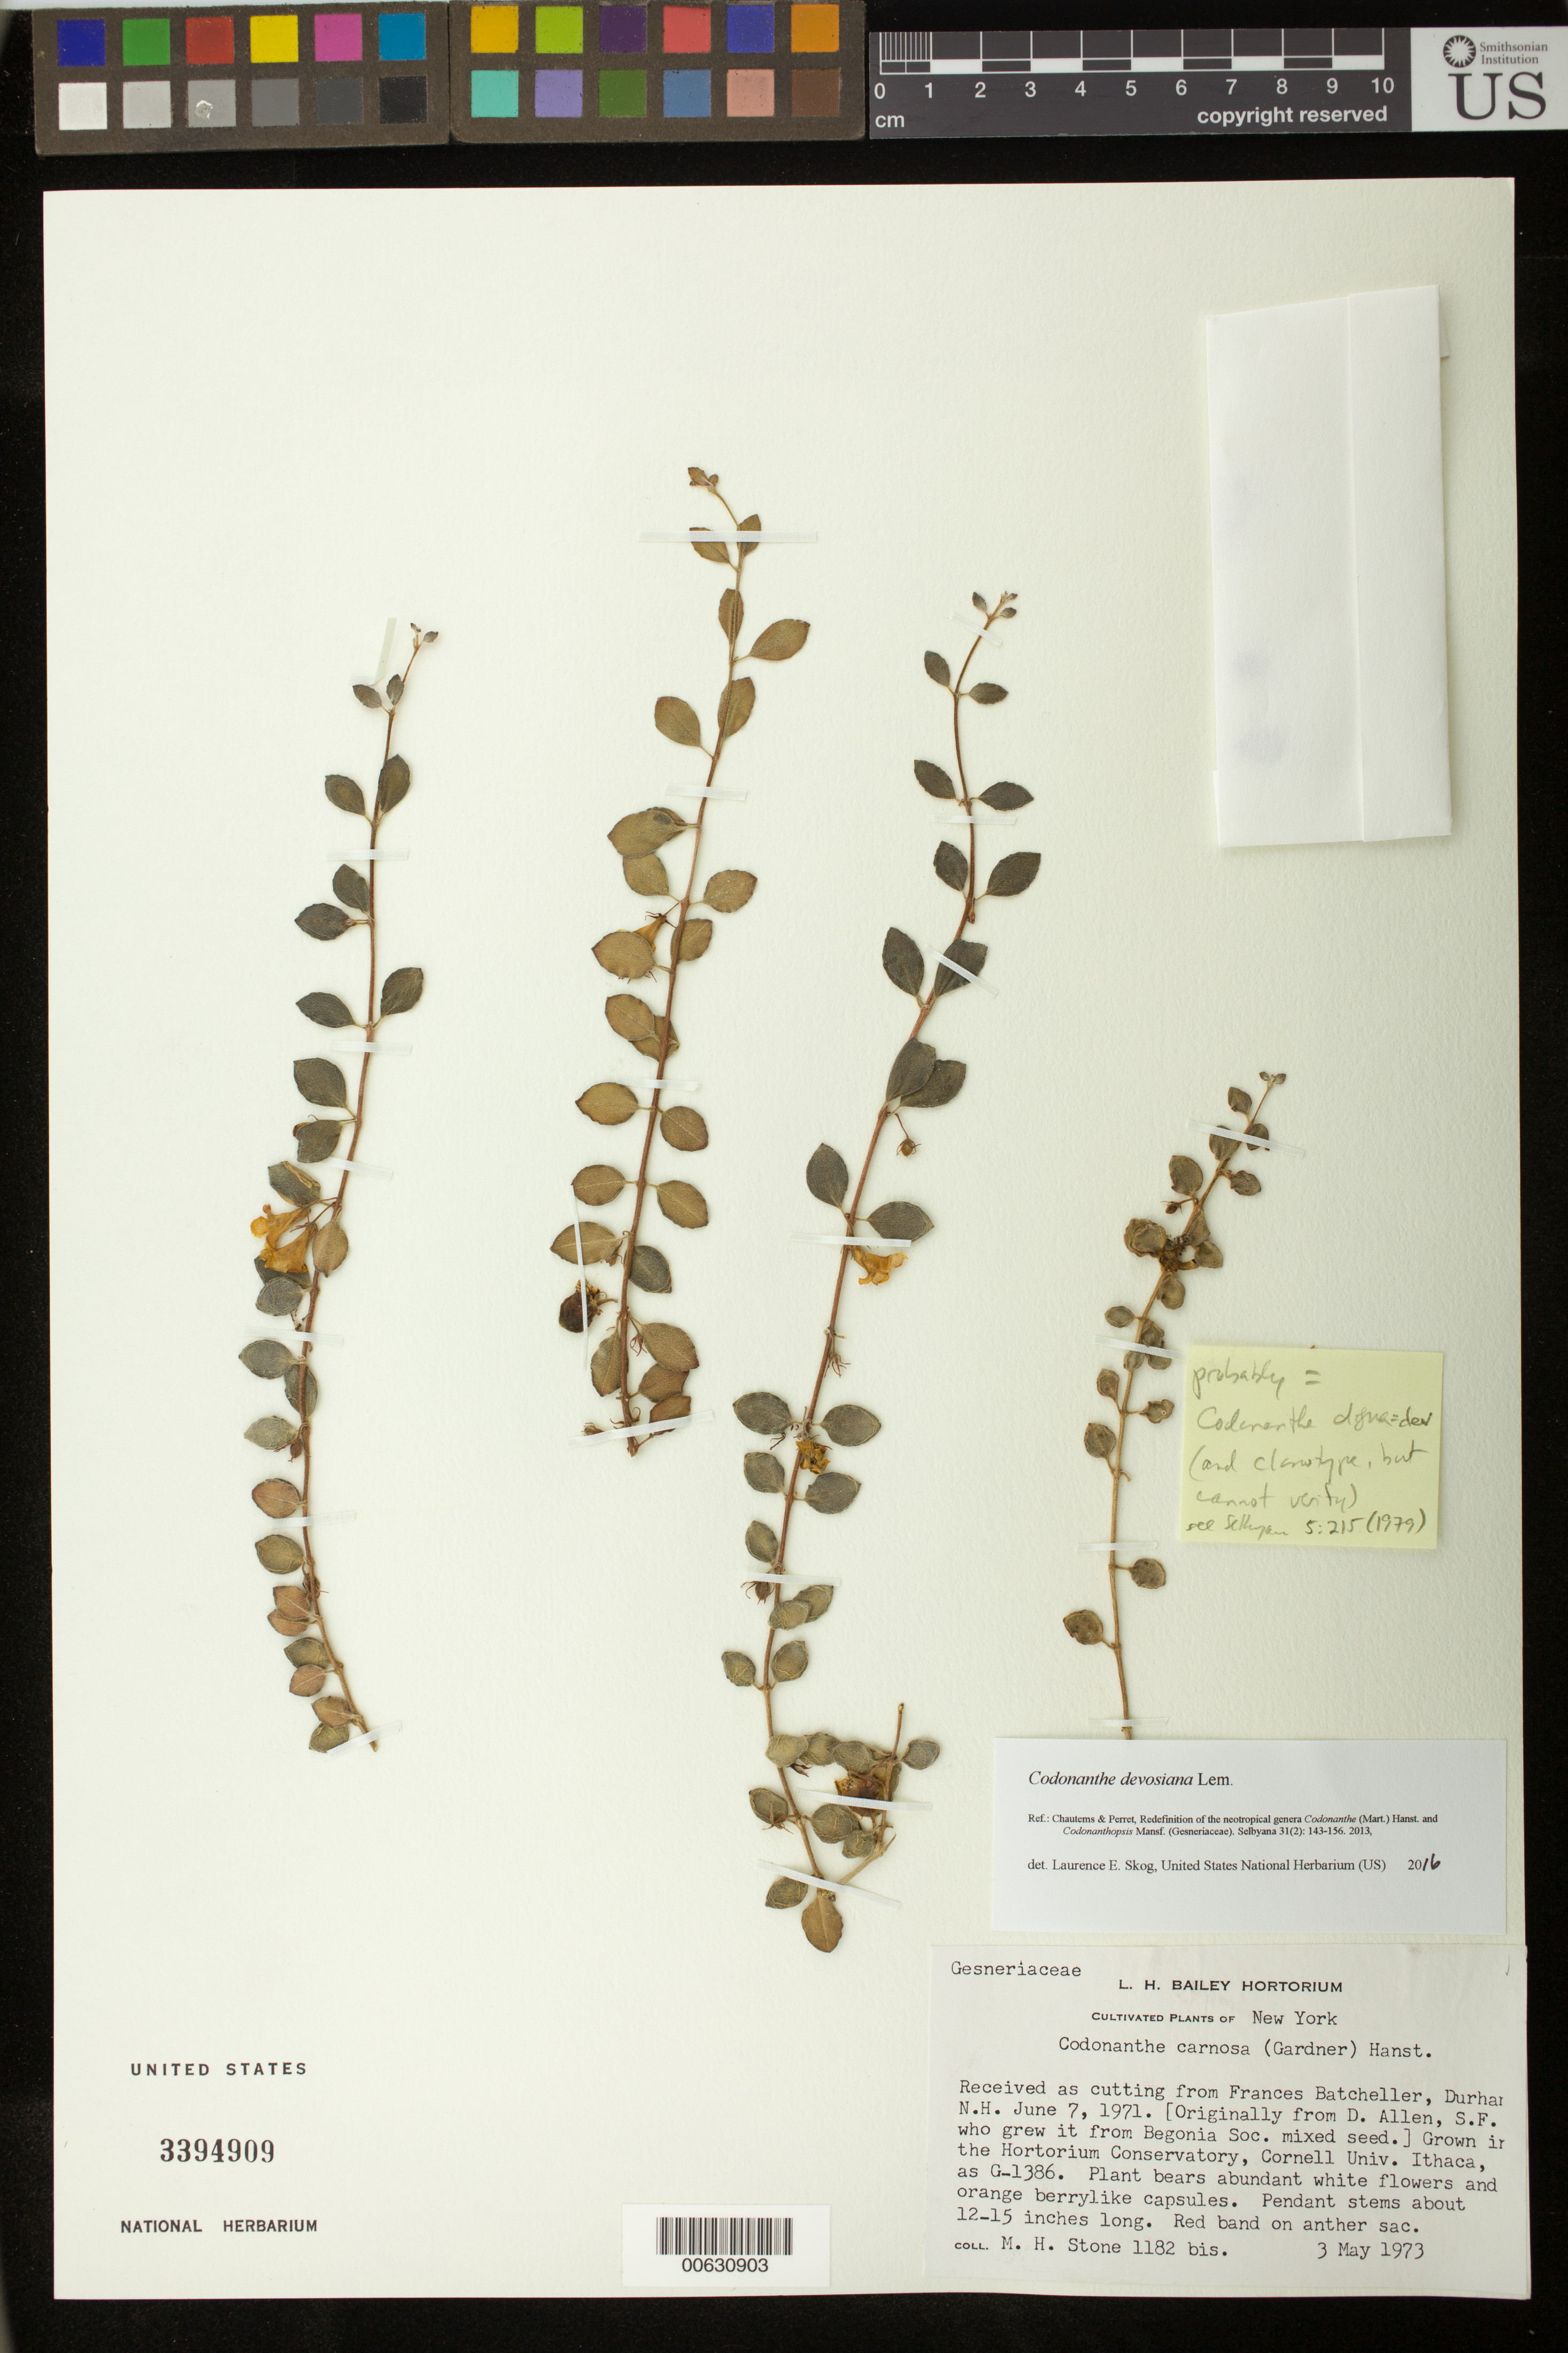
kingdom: Plantae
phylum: Tracheophyta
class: Magnoliopsida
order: Lamiales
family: Gesneriaceae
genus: Codonanthe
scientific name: Codonanthe devosiana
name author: Lem.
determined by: Skog, Laurence E.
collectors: M. Stone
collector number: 1182 bis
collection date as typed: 03 May 1973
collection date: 1973-05-03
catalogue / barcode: US 3394909